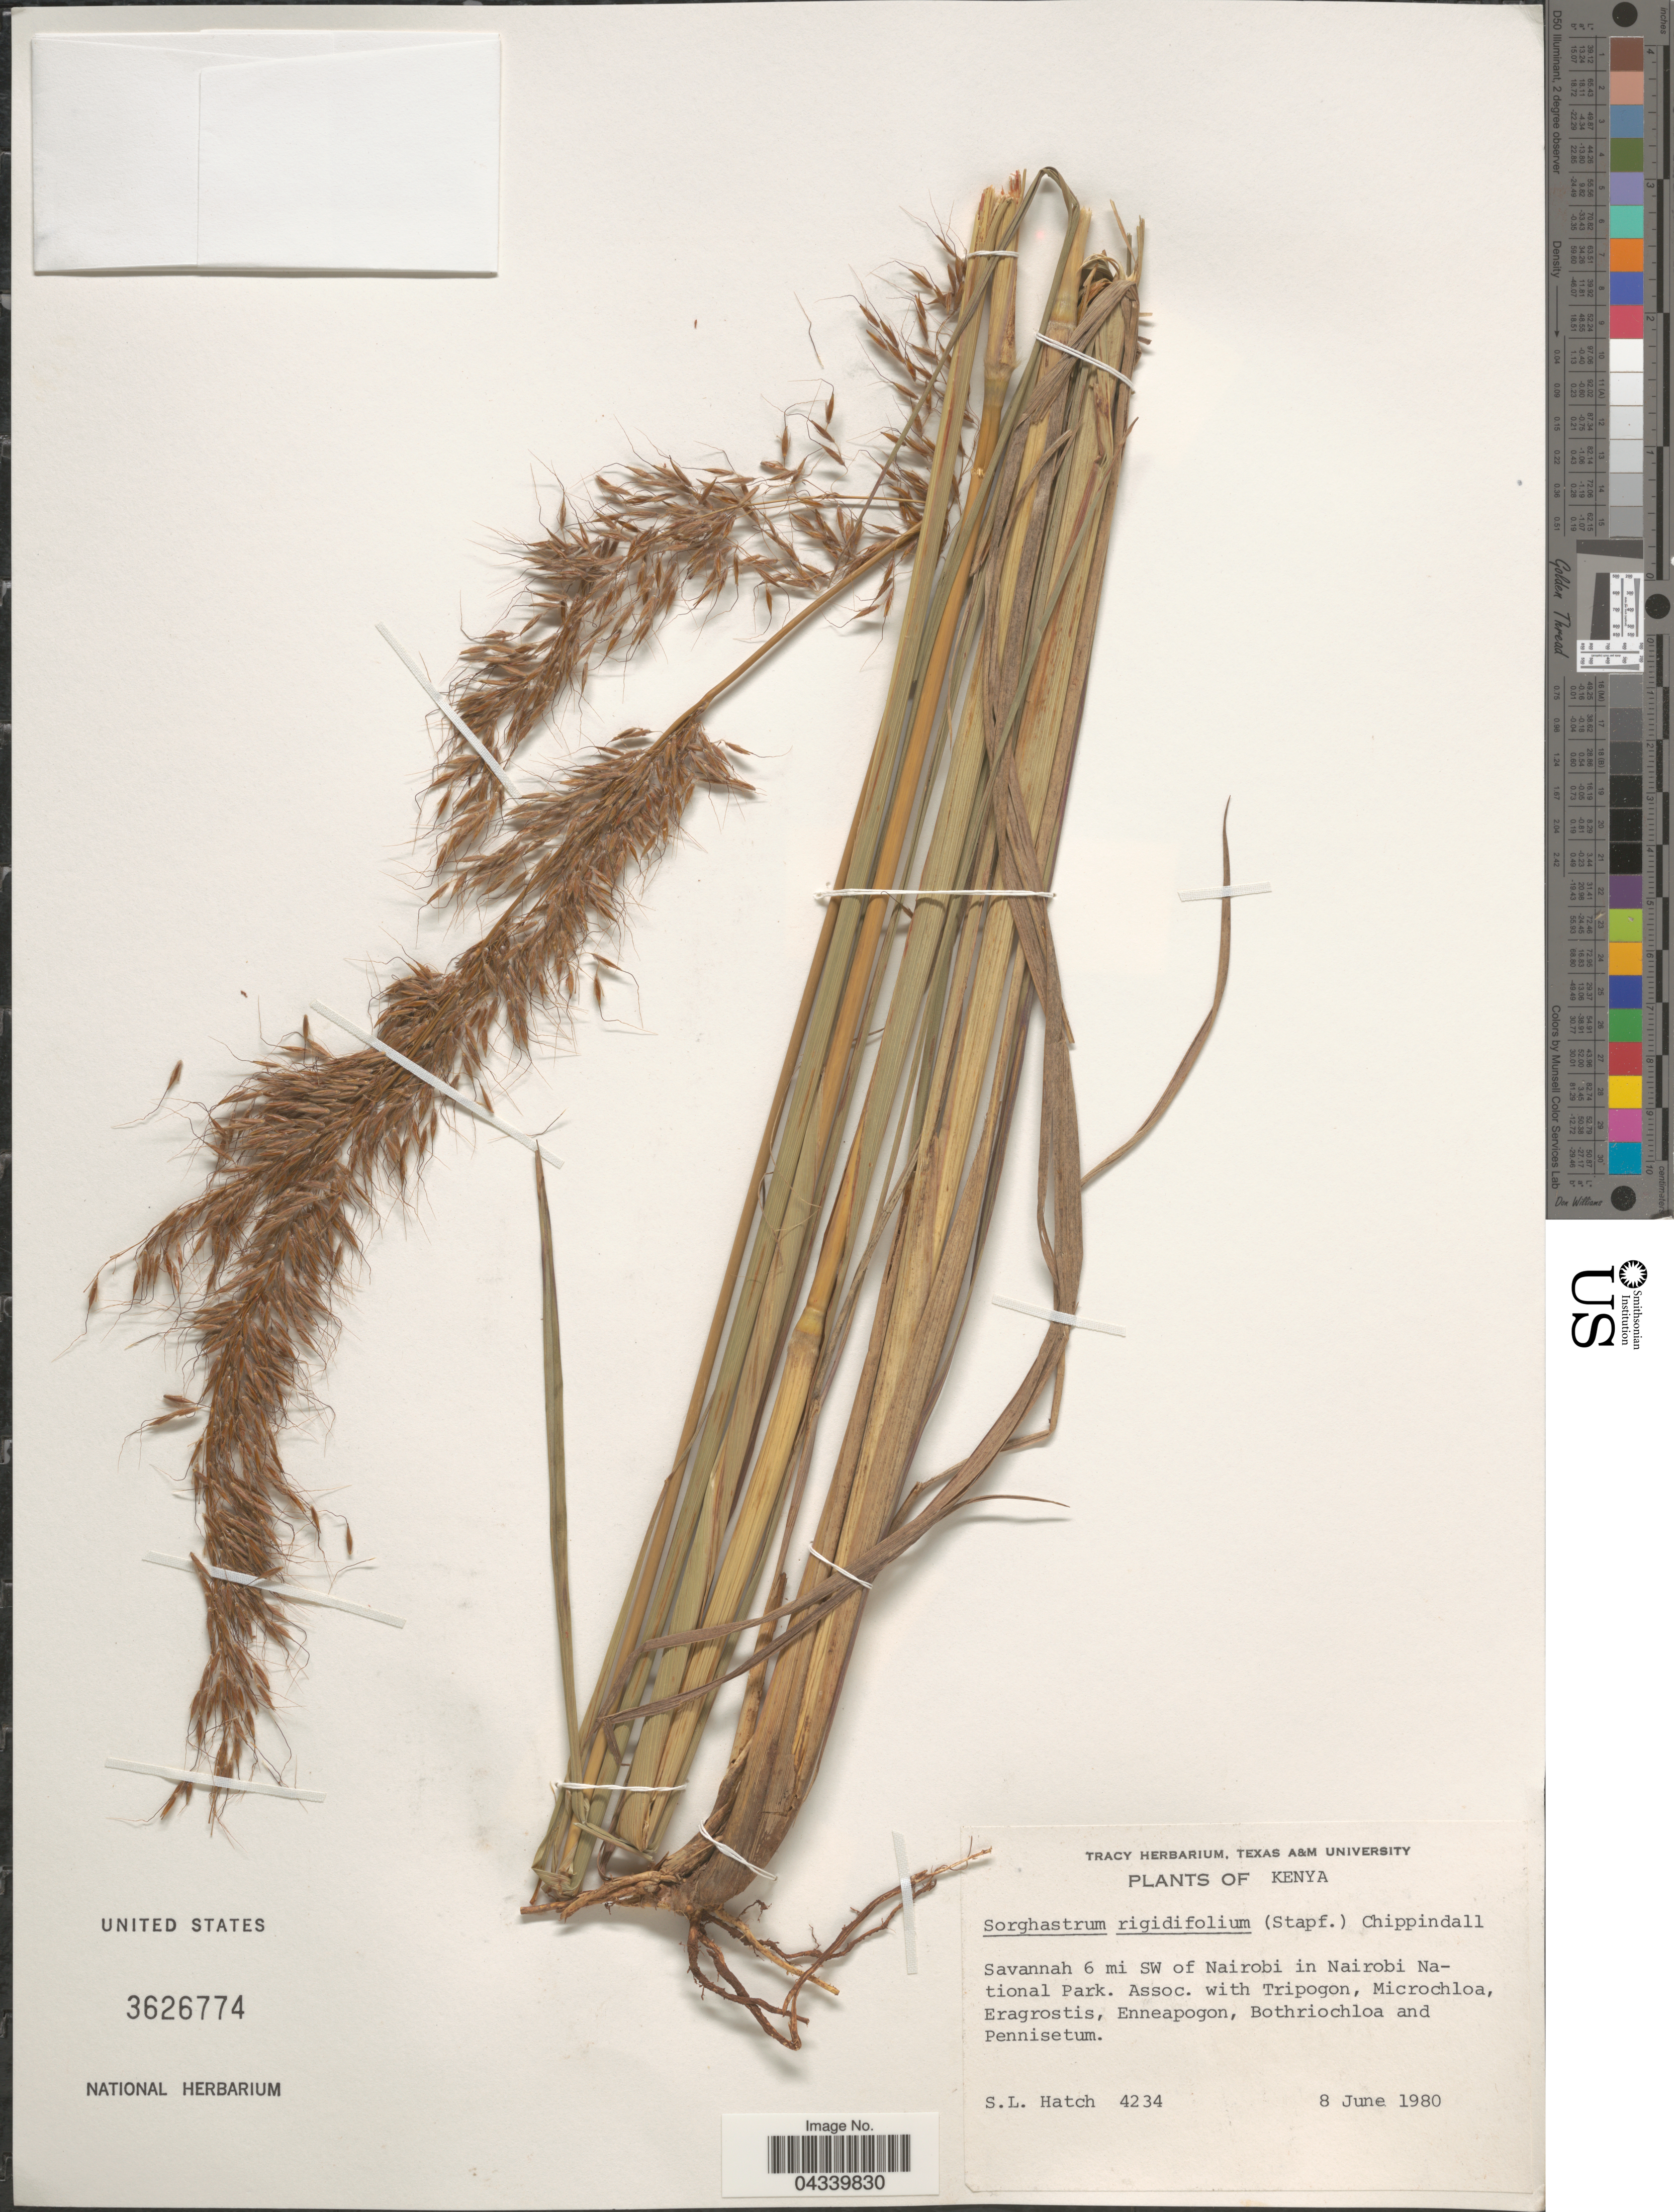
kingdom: Plantae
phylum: Tracheophyta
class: Liliopsida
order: Poales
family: Poaceae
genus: Sorghastrum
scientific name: Sorghastrum stipoides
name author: (Kunth) Nash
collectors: S. Hatch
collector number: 4234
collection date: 1980-06-08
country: Kenya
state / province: Nairobi Area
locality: Savannah 6 mi SW of Nairobi in Nairobi National Park.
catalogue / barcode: US 3626774